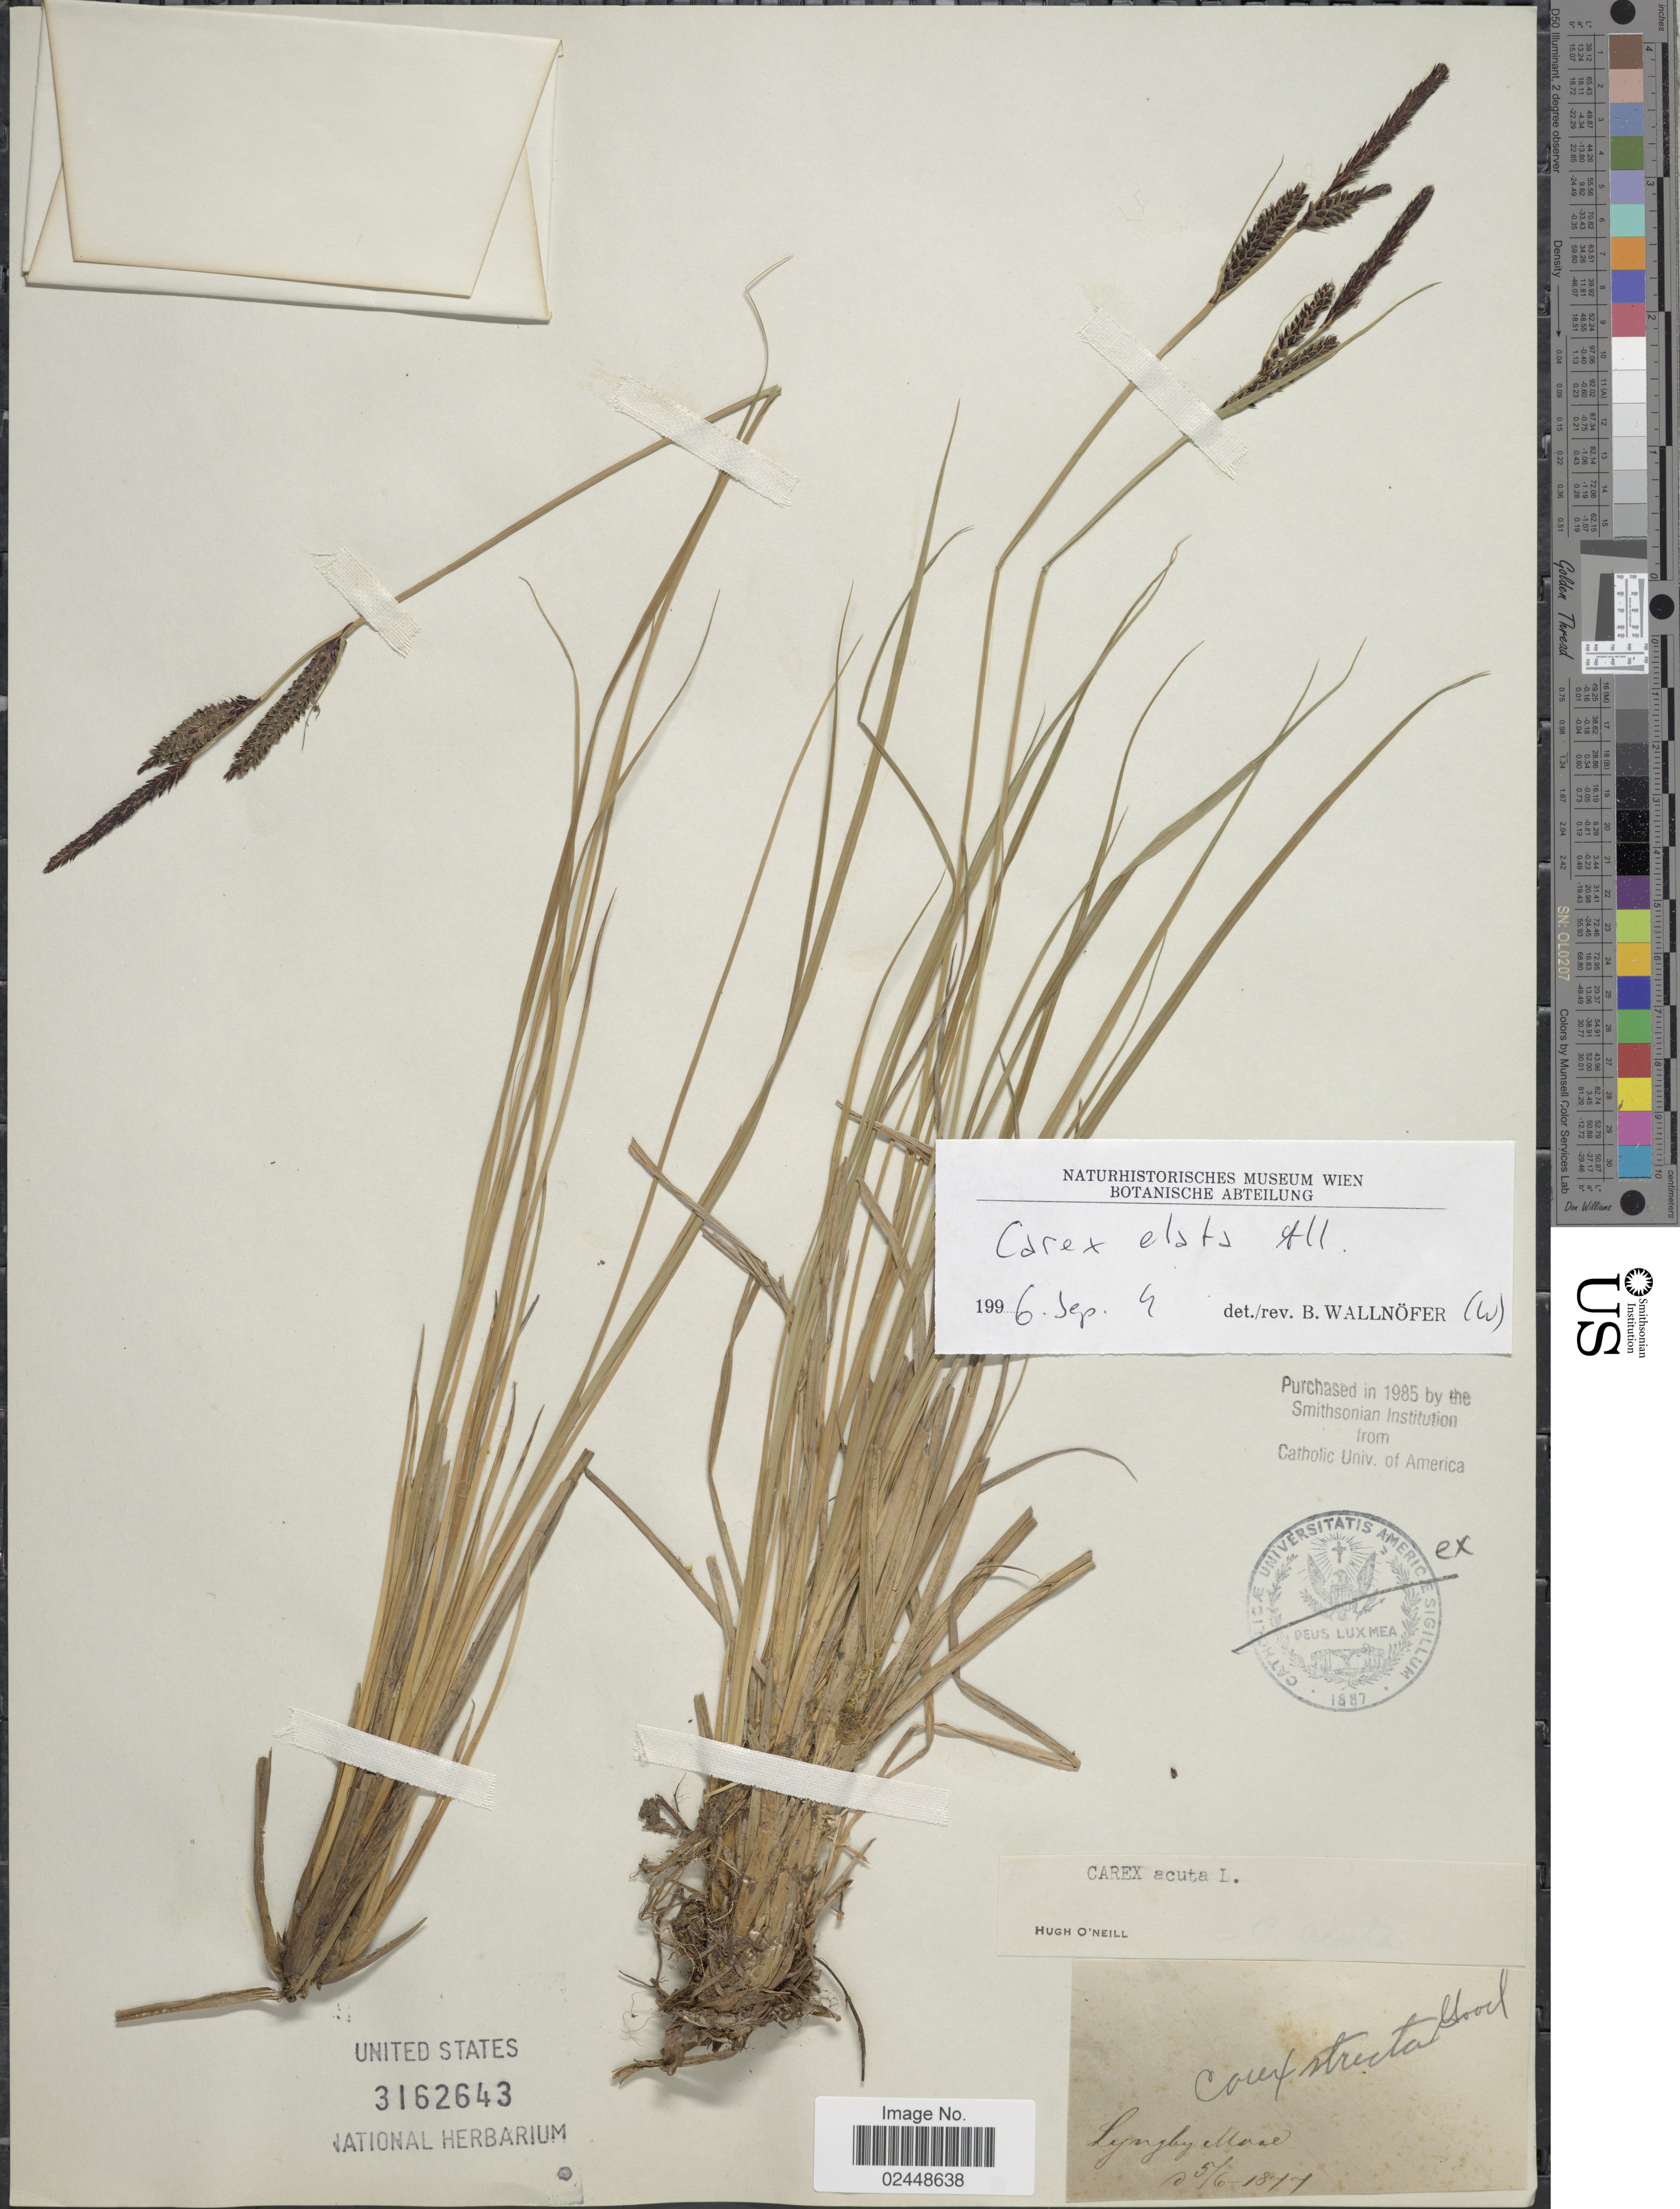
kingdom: Plantae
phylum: Tracheophyta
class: Liliopsida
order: Poales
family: Cyperaceae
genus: Carex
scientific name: Carex elata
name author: All.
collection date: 1877-06-05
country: Denmark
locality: Lyngby Mase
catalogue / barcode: US 3162643